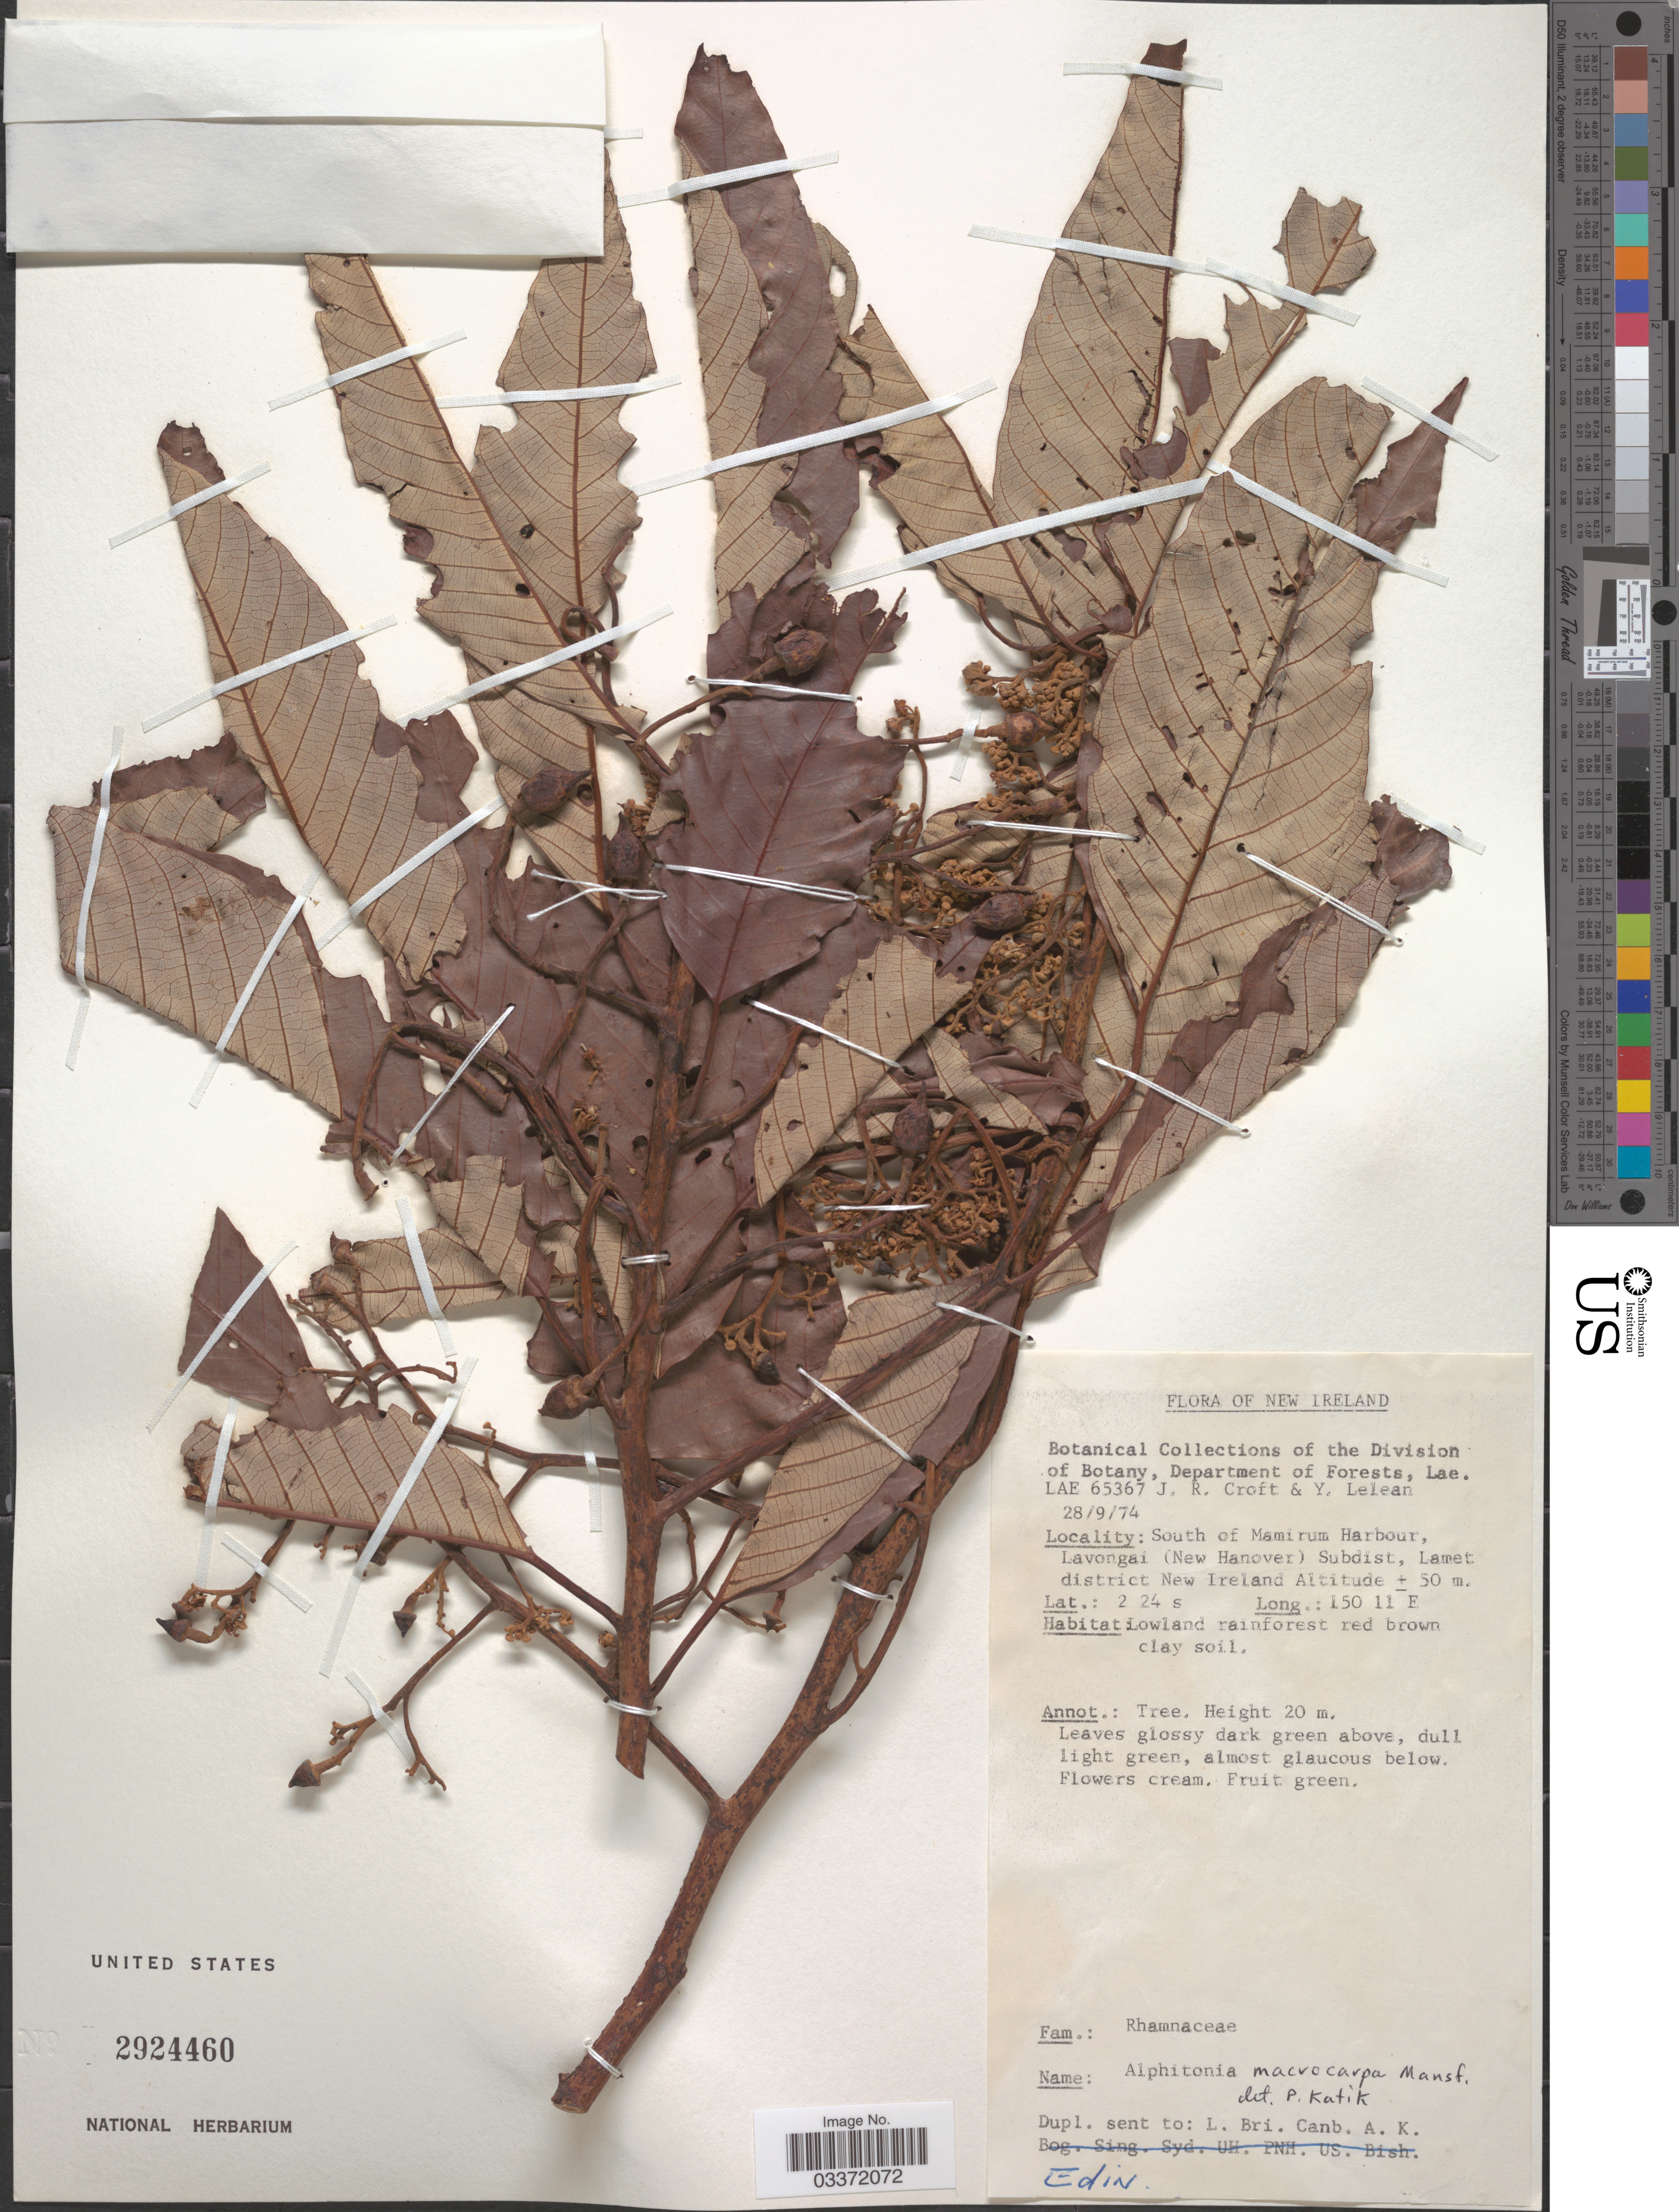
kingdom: Plantae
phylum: Tracheophyta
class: Magnoliopsida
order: Rosales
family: Rhamnaceae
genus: Alphitonia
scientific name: Alphitonia macrocarpa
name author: Mansf.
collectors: J. R. Croft & Y. Lelean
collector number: LAE 65367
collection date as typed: Transcribed d/m/y: 28/9/74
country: Papua New Guinea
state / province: New Ireland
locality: South of Mamirum Harbour, Lavongai (New Hanover) Subdist, Lamet district.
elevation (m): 50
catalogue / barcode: US 2924460